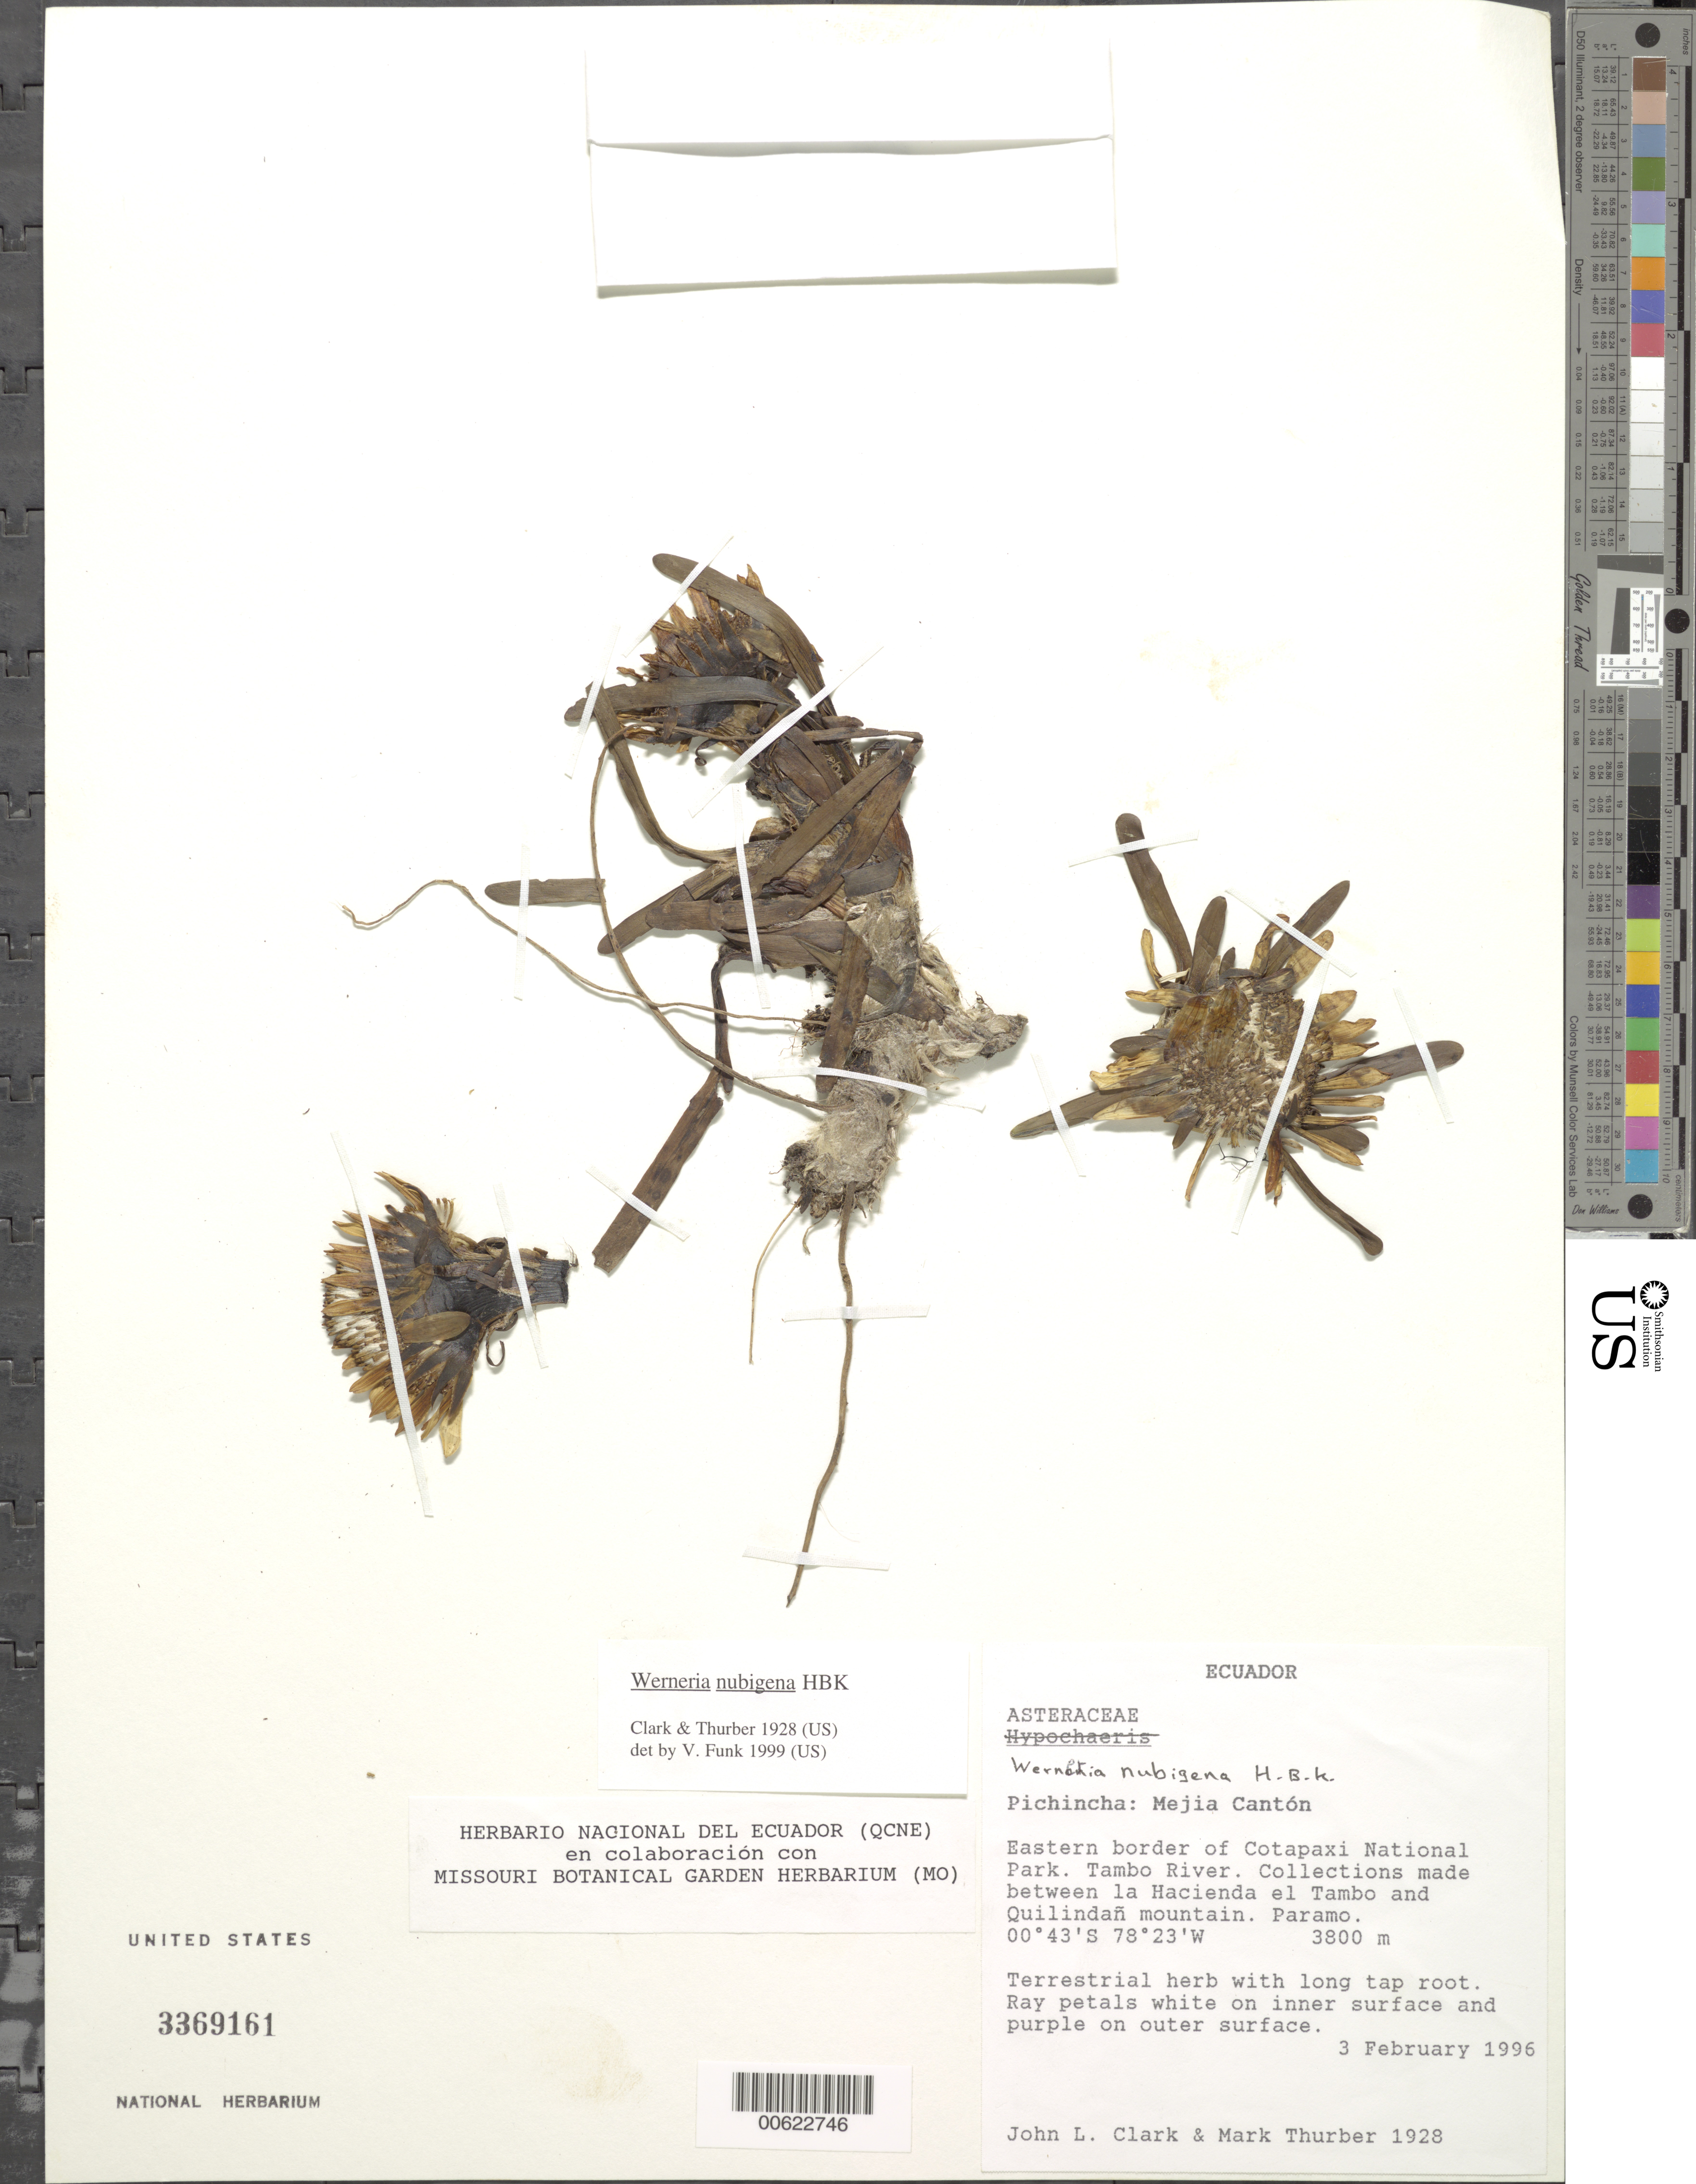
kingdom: Plantae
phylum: Tracheophyta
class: Magnoliopsida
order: Asterales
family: Asteraceae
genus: Werneria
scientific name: Werneria nubigena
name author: Kunth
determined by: Funk, Vicki A., (BOT), Smithsonian Institution - National Museum of Natural History (UNITED STATES)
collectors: J. L. Clark & M. Thurber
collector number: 1928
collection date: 1996-02-03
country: Ecuador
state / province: Pichincha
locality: Mejia Cantón. Eastern border of Cotapaxi National Park, Tambo River, collections made between la Hacienda el Tambo and Quilindañ mountain.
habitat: Páramo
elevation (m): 3800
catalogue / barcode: US 3369161